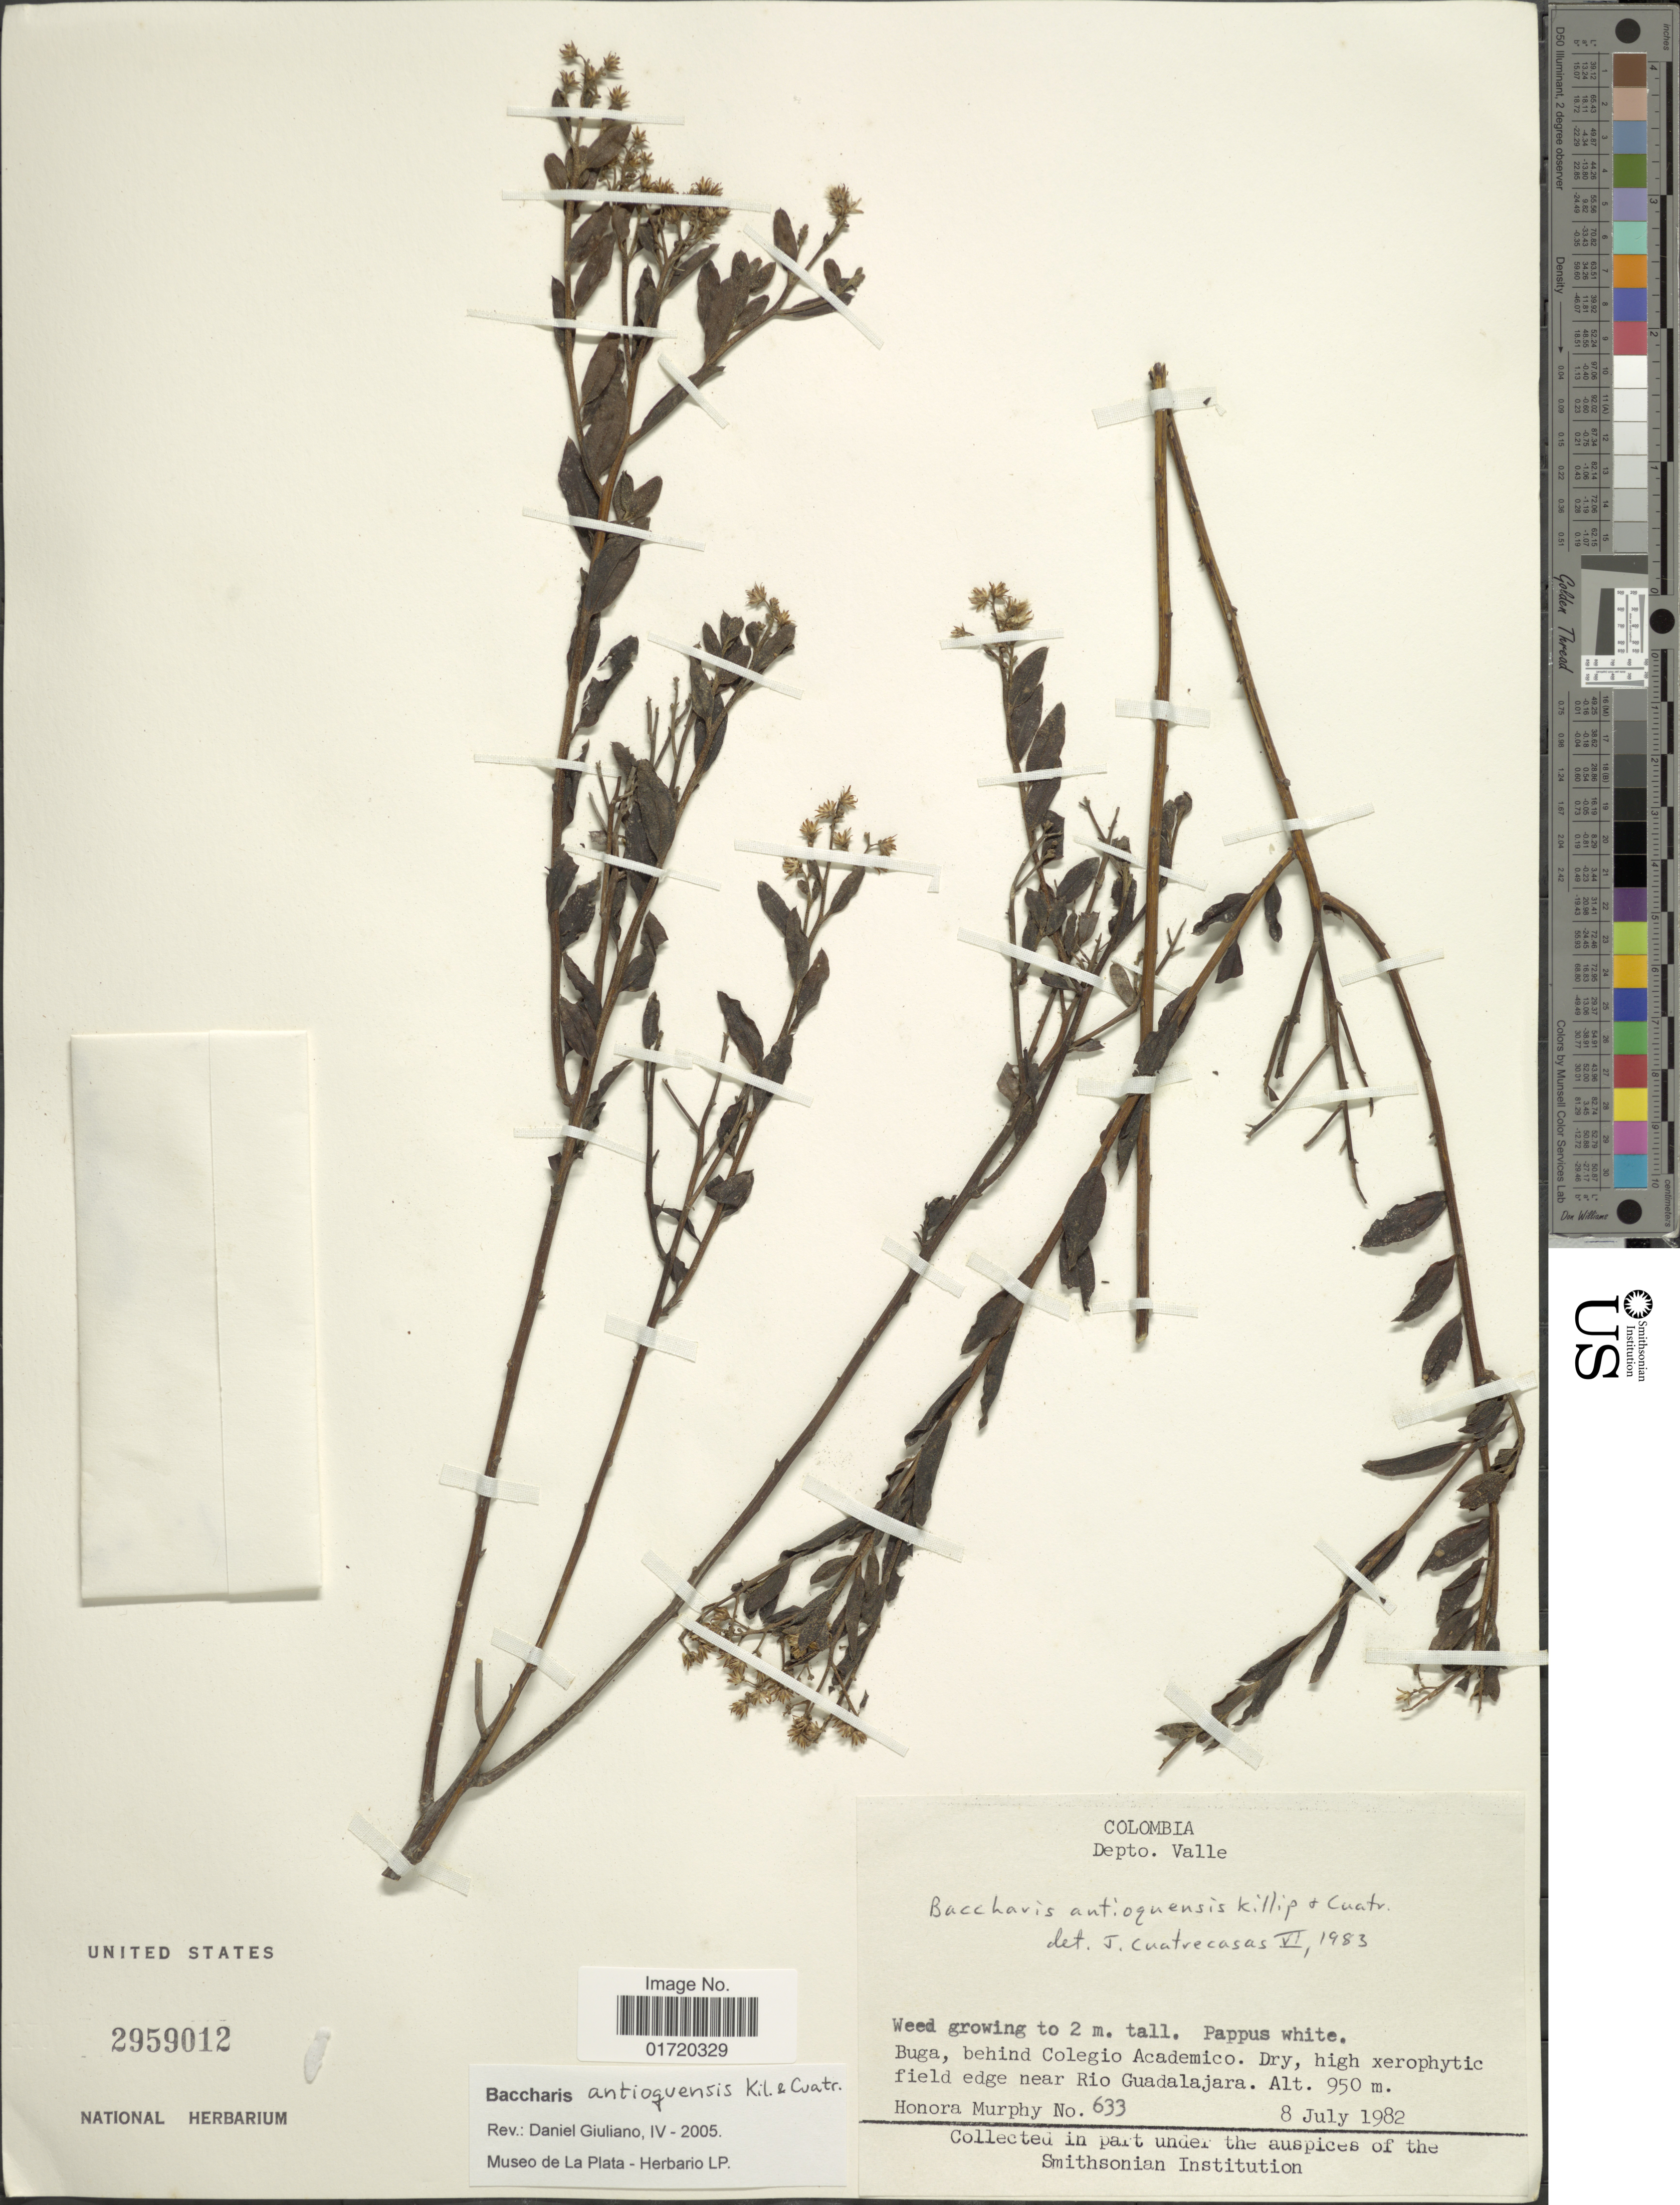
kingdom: Plantae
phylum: Tracheophyta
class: Magnoliopsida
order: Asterales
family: Asteraceae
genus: Baccharis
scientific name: Baccharis antioquensis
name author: Killip & Cuatrec.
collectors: H. Murphy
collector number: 633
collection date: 1982-07-08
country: Colombia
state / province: Valle del Cauca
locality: Depto. Valle, near Rio Guadalajara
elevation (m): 950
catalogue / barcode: US 2959012